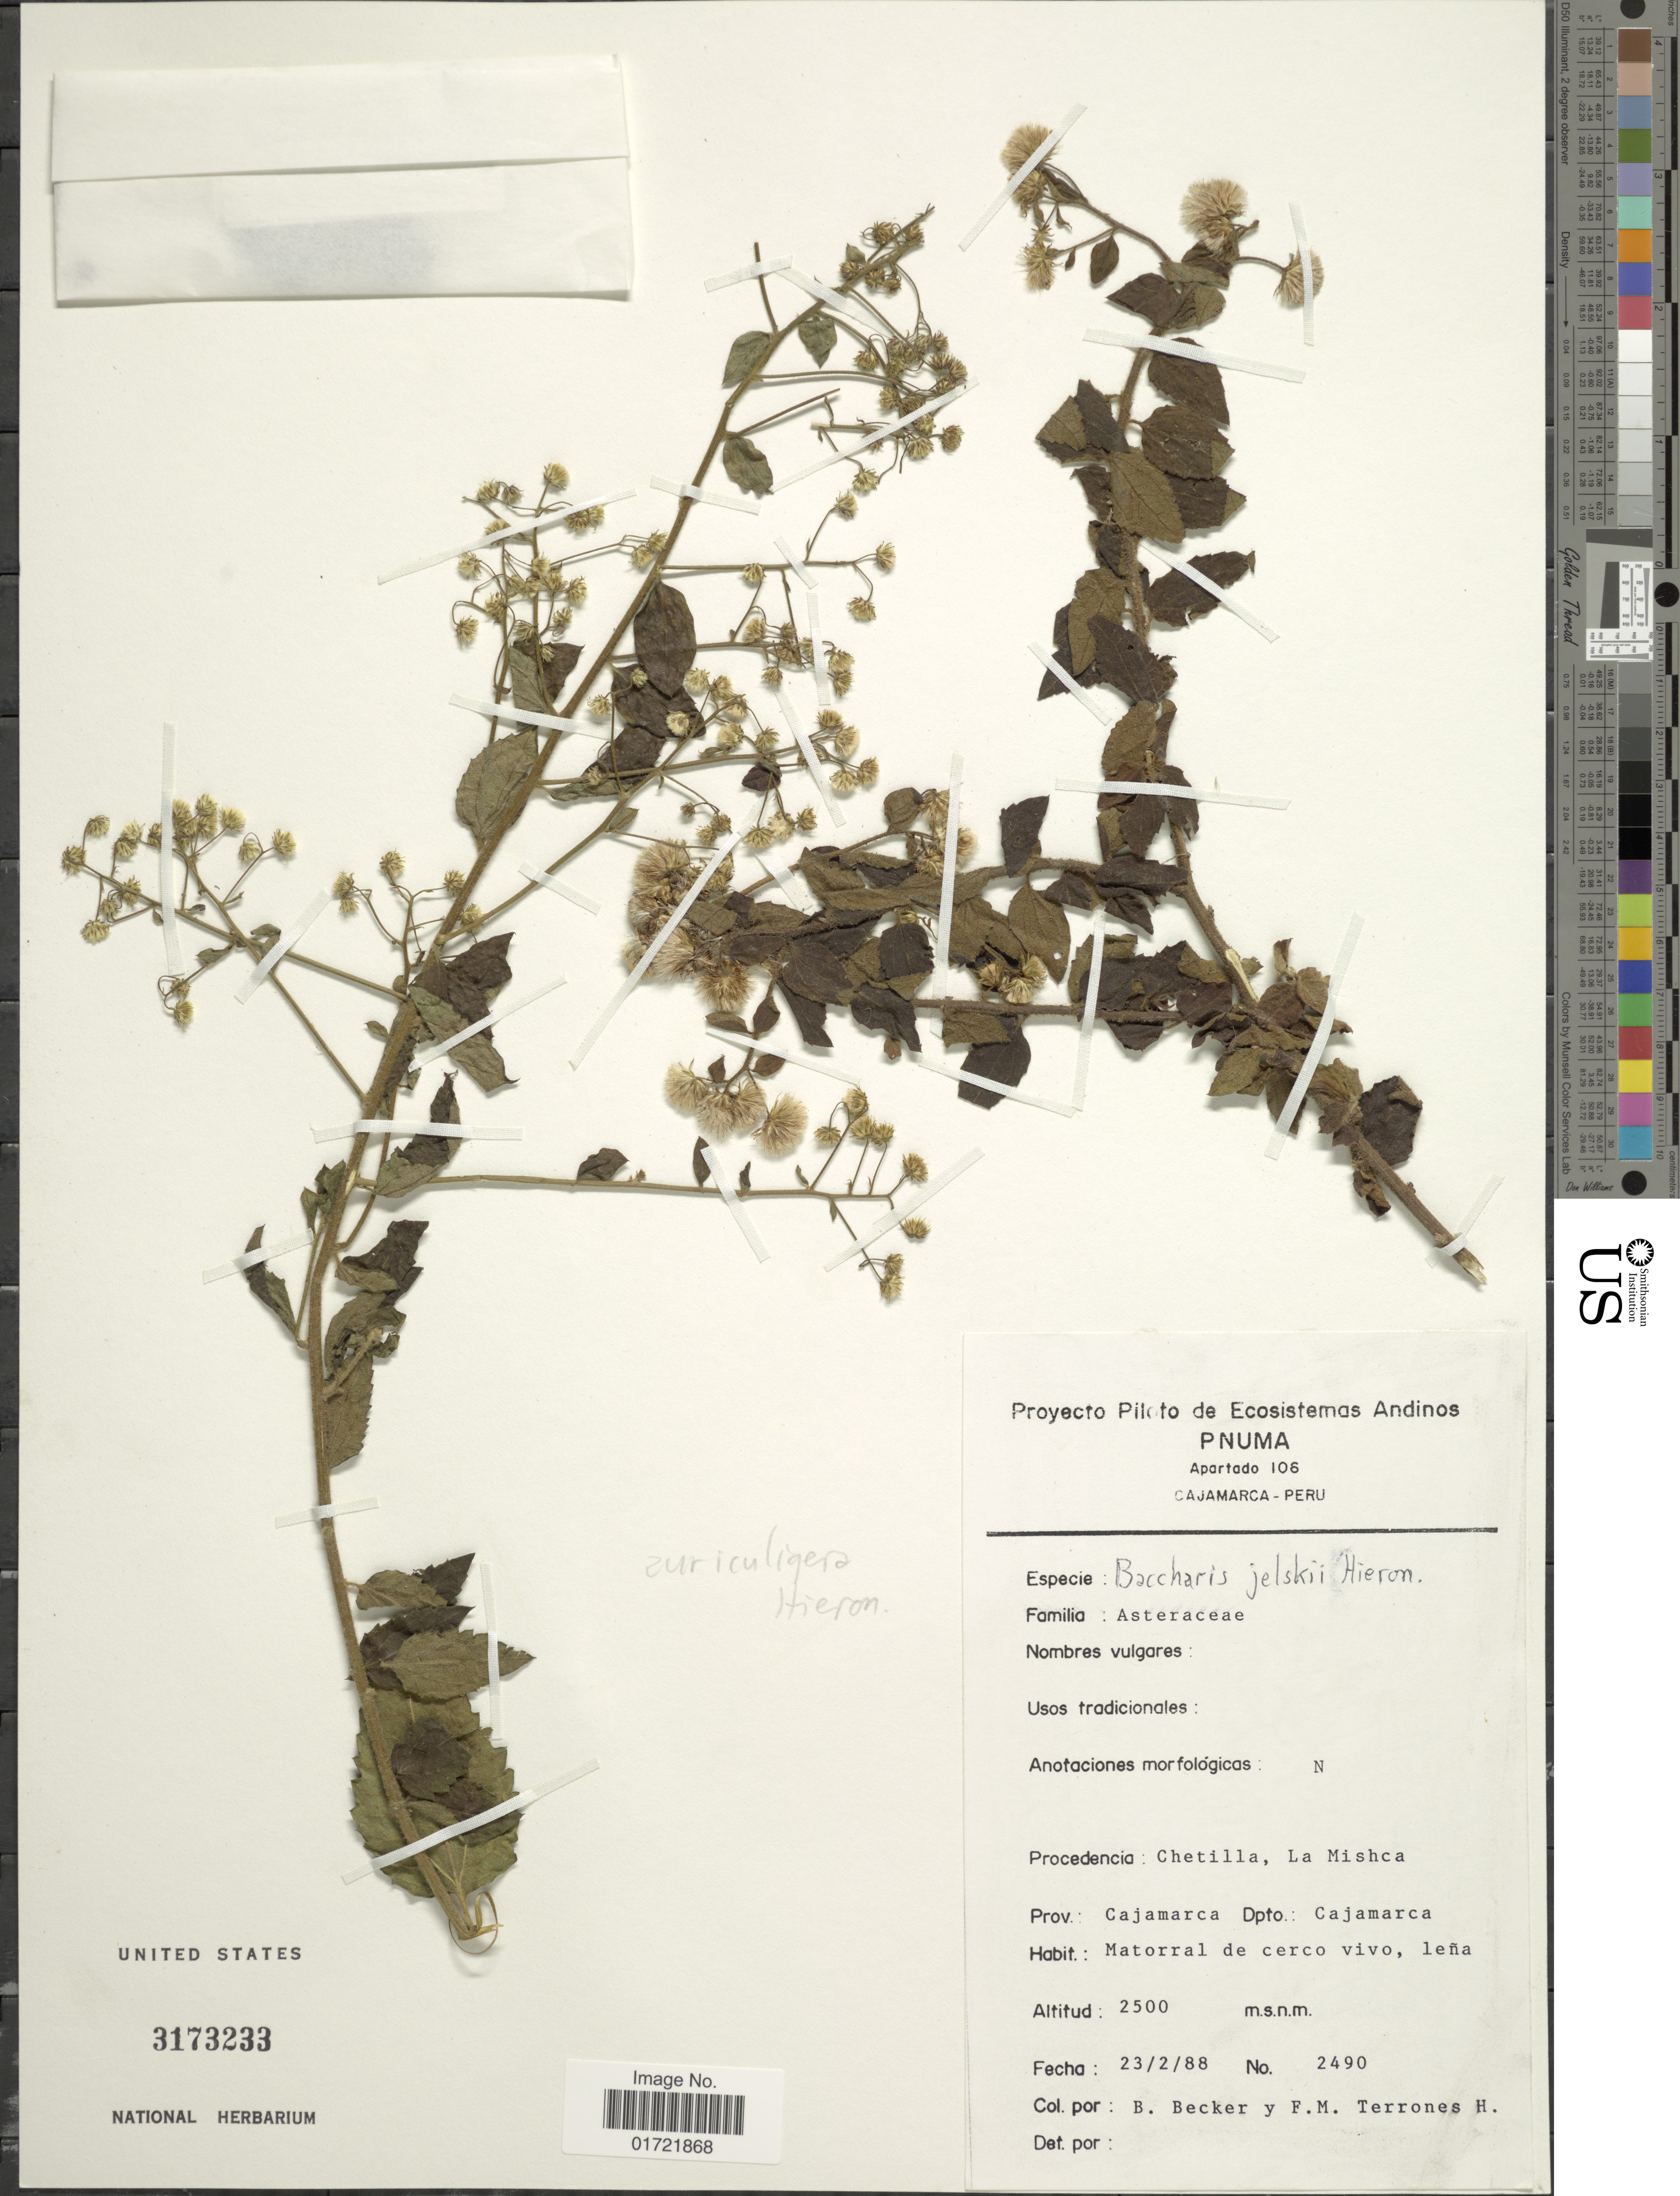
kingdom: Plantae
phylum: Tracheophyta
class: Magnoliopsida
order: Asterales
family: Asteraceae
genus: Baccharis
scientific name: Baccharis auriculigera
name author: Hieron.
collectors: B. Becker & F. Terrones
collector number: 2490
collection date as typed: Transcribed d/m/y: 23/2/88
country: Peru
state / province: Cajamarca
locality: Procedencia: Chetilla, La Mischa. Dpto. Cajamarca.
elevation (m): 2500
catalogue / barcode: US 3173233